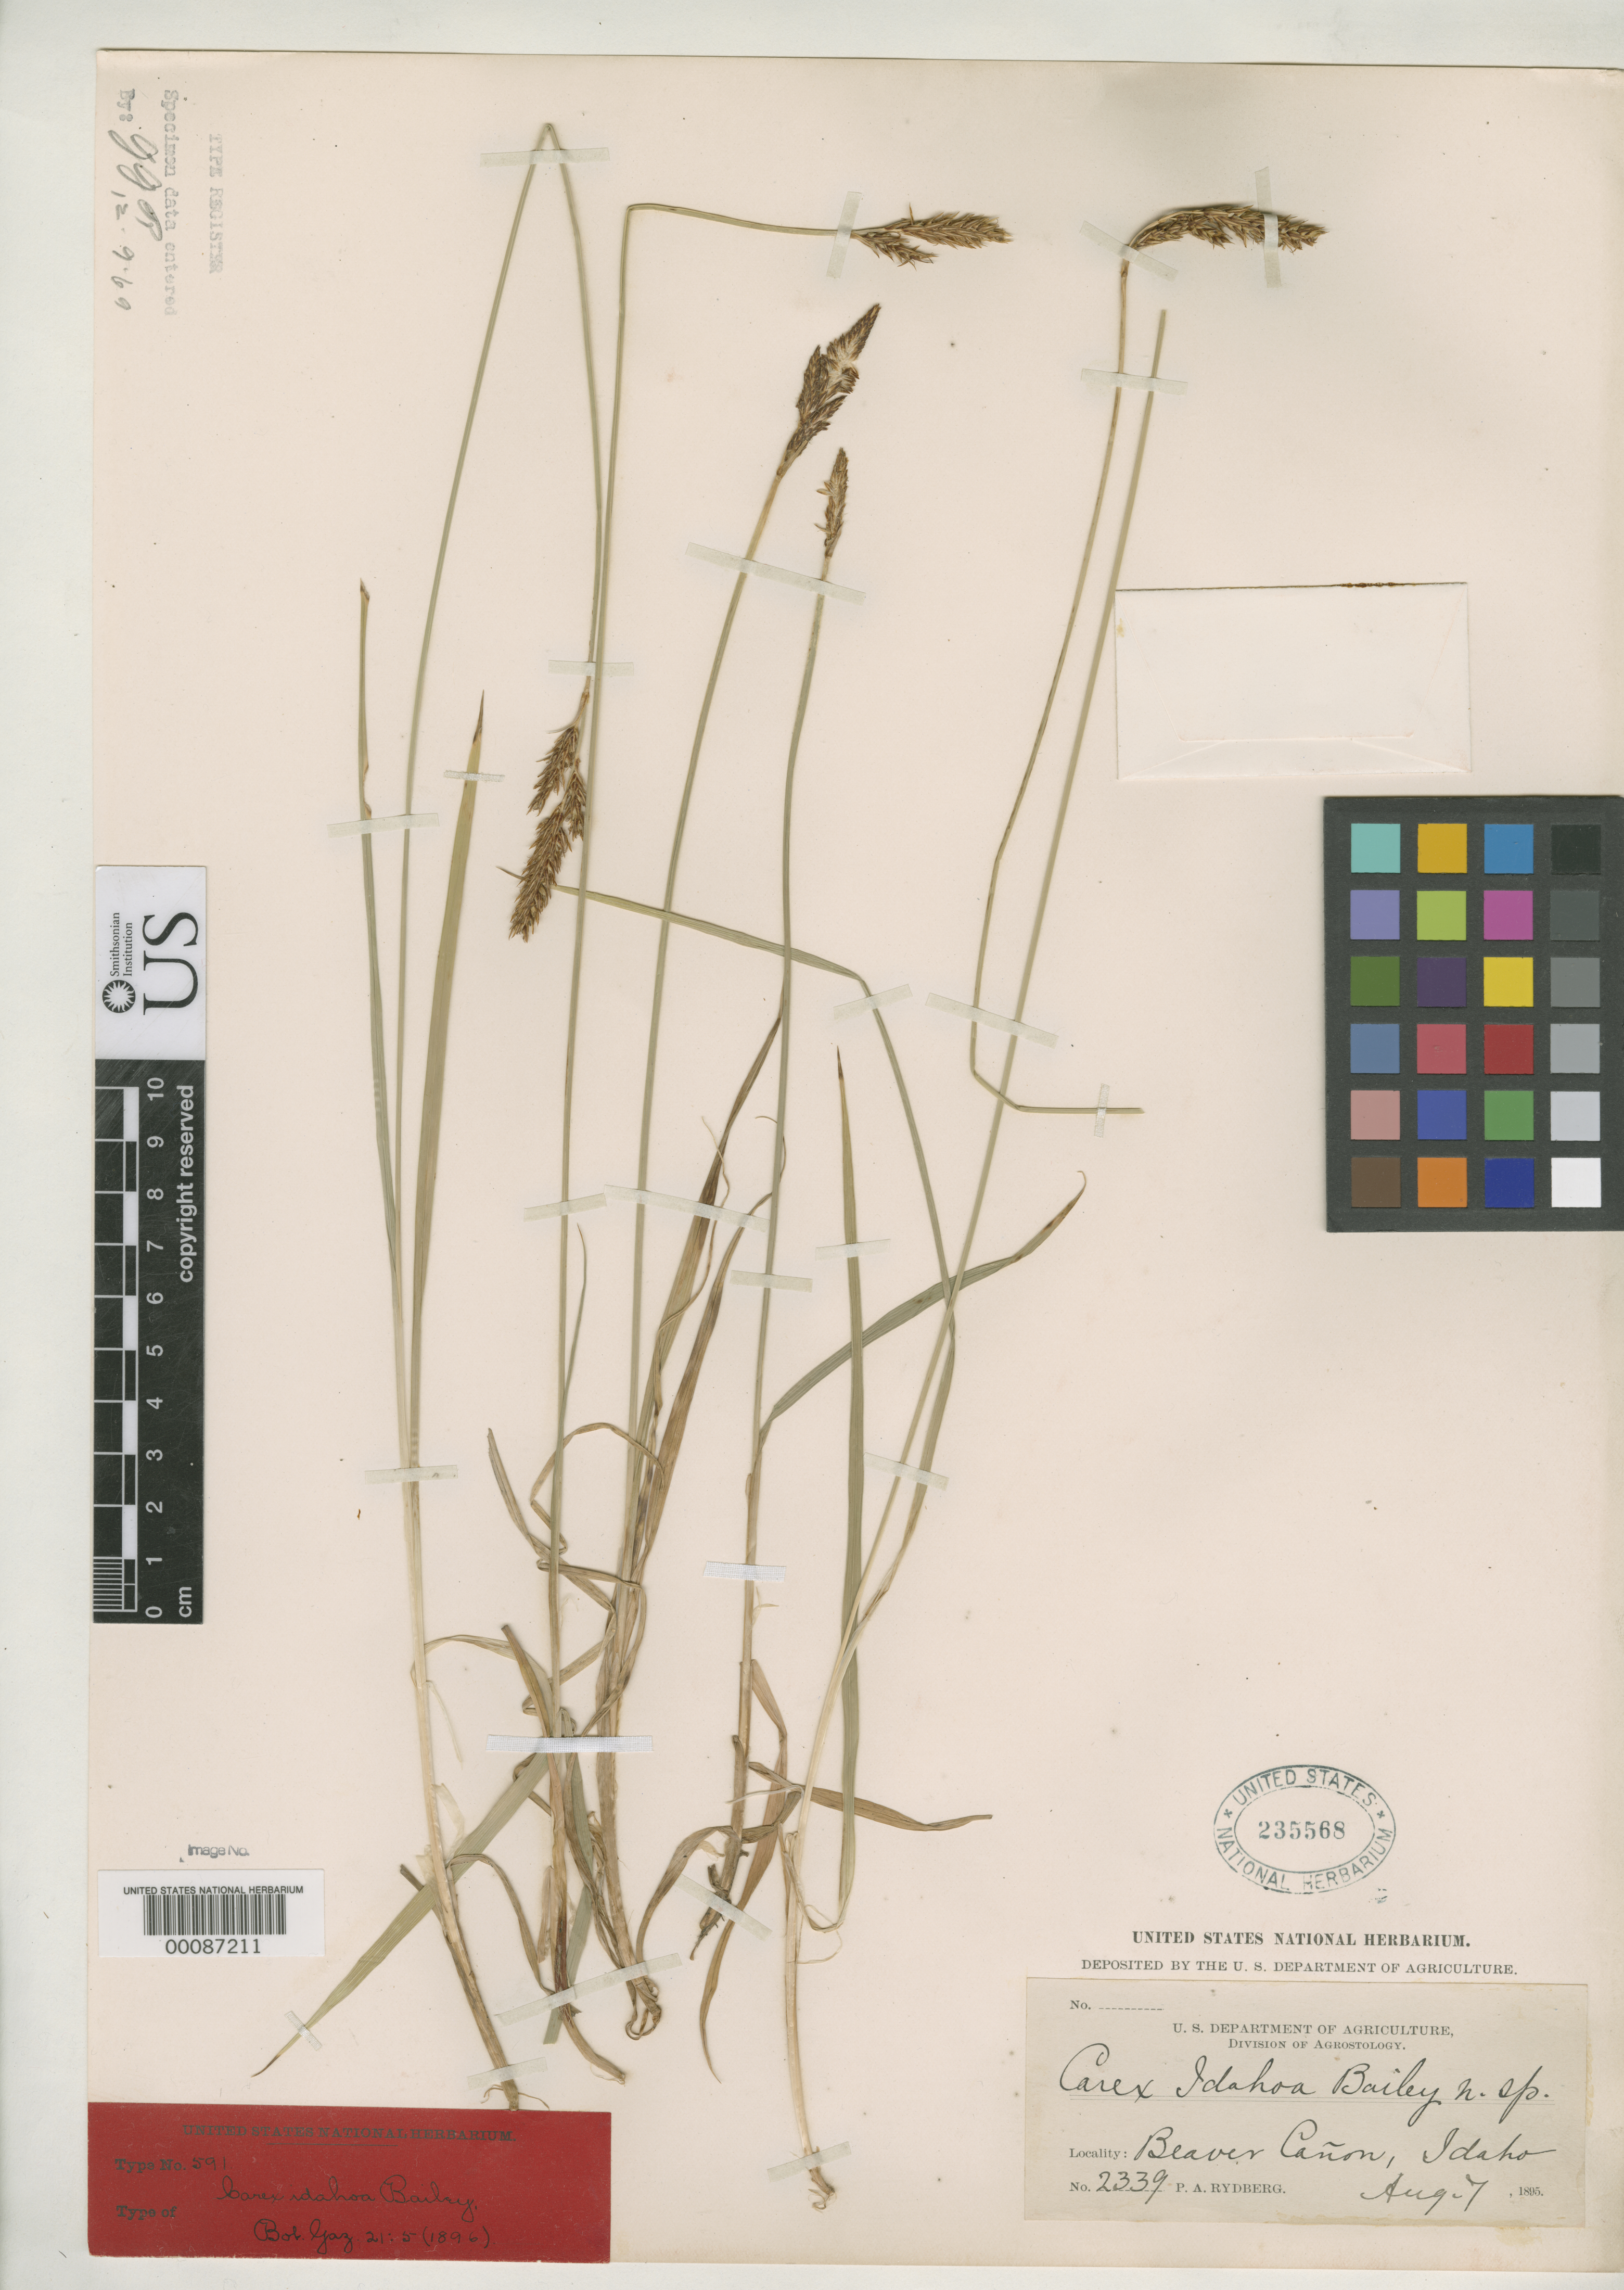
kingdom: Plantae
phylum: Tracheophyta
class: Liliopsida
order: Poales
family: Cyperaceae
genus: Carex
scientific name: Carex idahoa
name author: L.H. Bailey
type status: Type Collection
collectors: P. A. Rydberg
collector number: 2339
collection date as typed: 07 Aug 1895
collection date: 1895-08-07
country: United States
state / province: Idaho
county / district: Nez Perce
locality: Beaver Canyon.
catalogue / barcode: US 235568